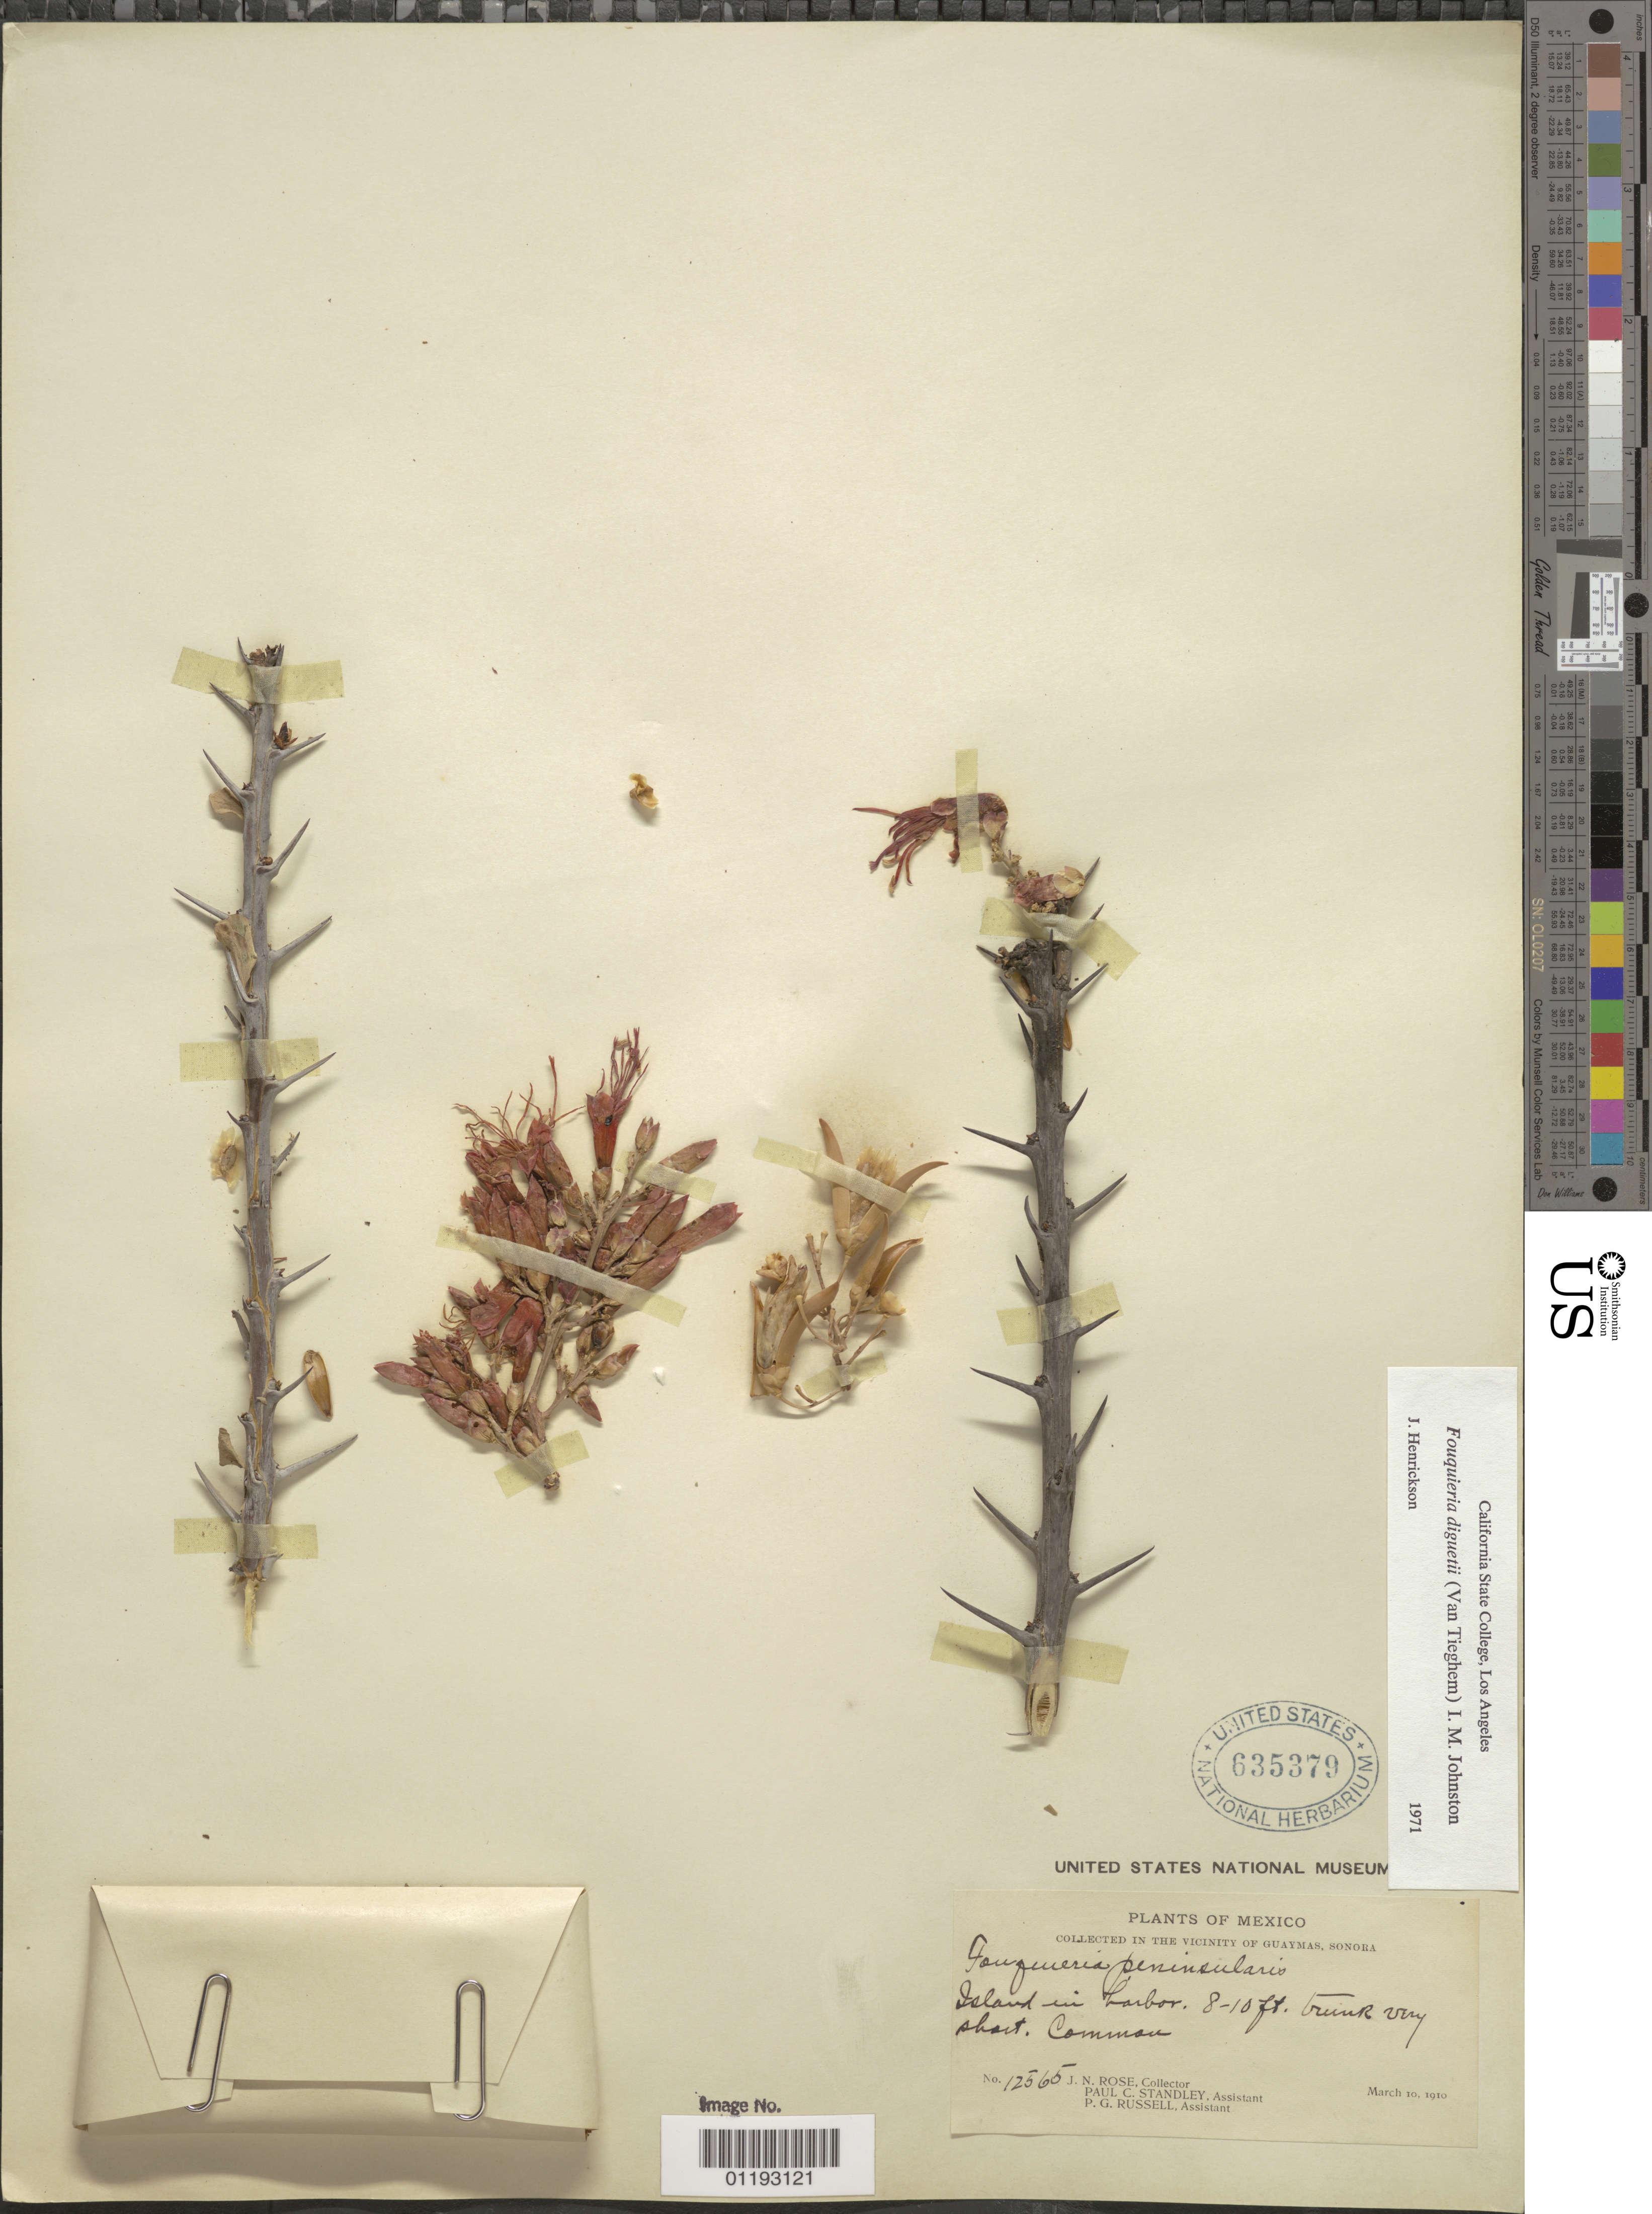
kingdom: Plantae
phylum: Tracheophyta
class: Magnoliopsida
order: Ericales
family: Fouquieriaceae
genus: Fouquieria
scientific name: Fouquieria diguetii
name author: (Tiegh.) I.M. Johnst.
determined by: Henrickson, James, (CSLA), California State University at Los Angeles (UNITED STATES)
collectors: J. N. Rose, P. C. Standley & P. G. Russell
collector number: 12565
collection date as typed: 10 Mar 1910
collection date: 1910-03-10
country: Mexico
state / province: Sonora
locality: Vicinity of Guaymas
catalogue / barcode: US 635379